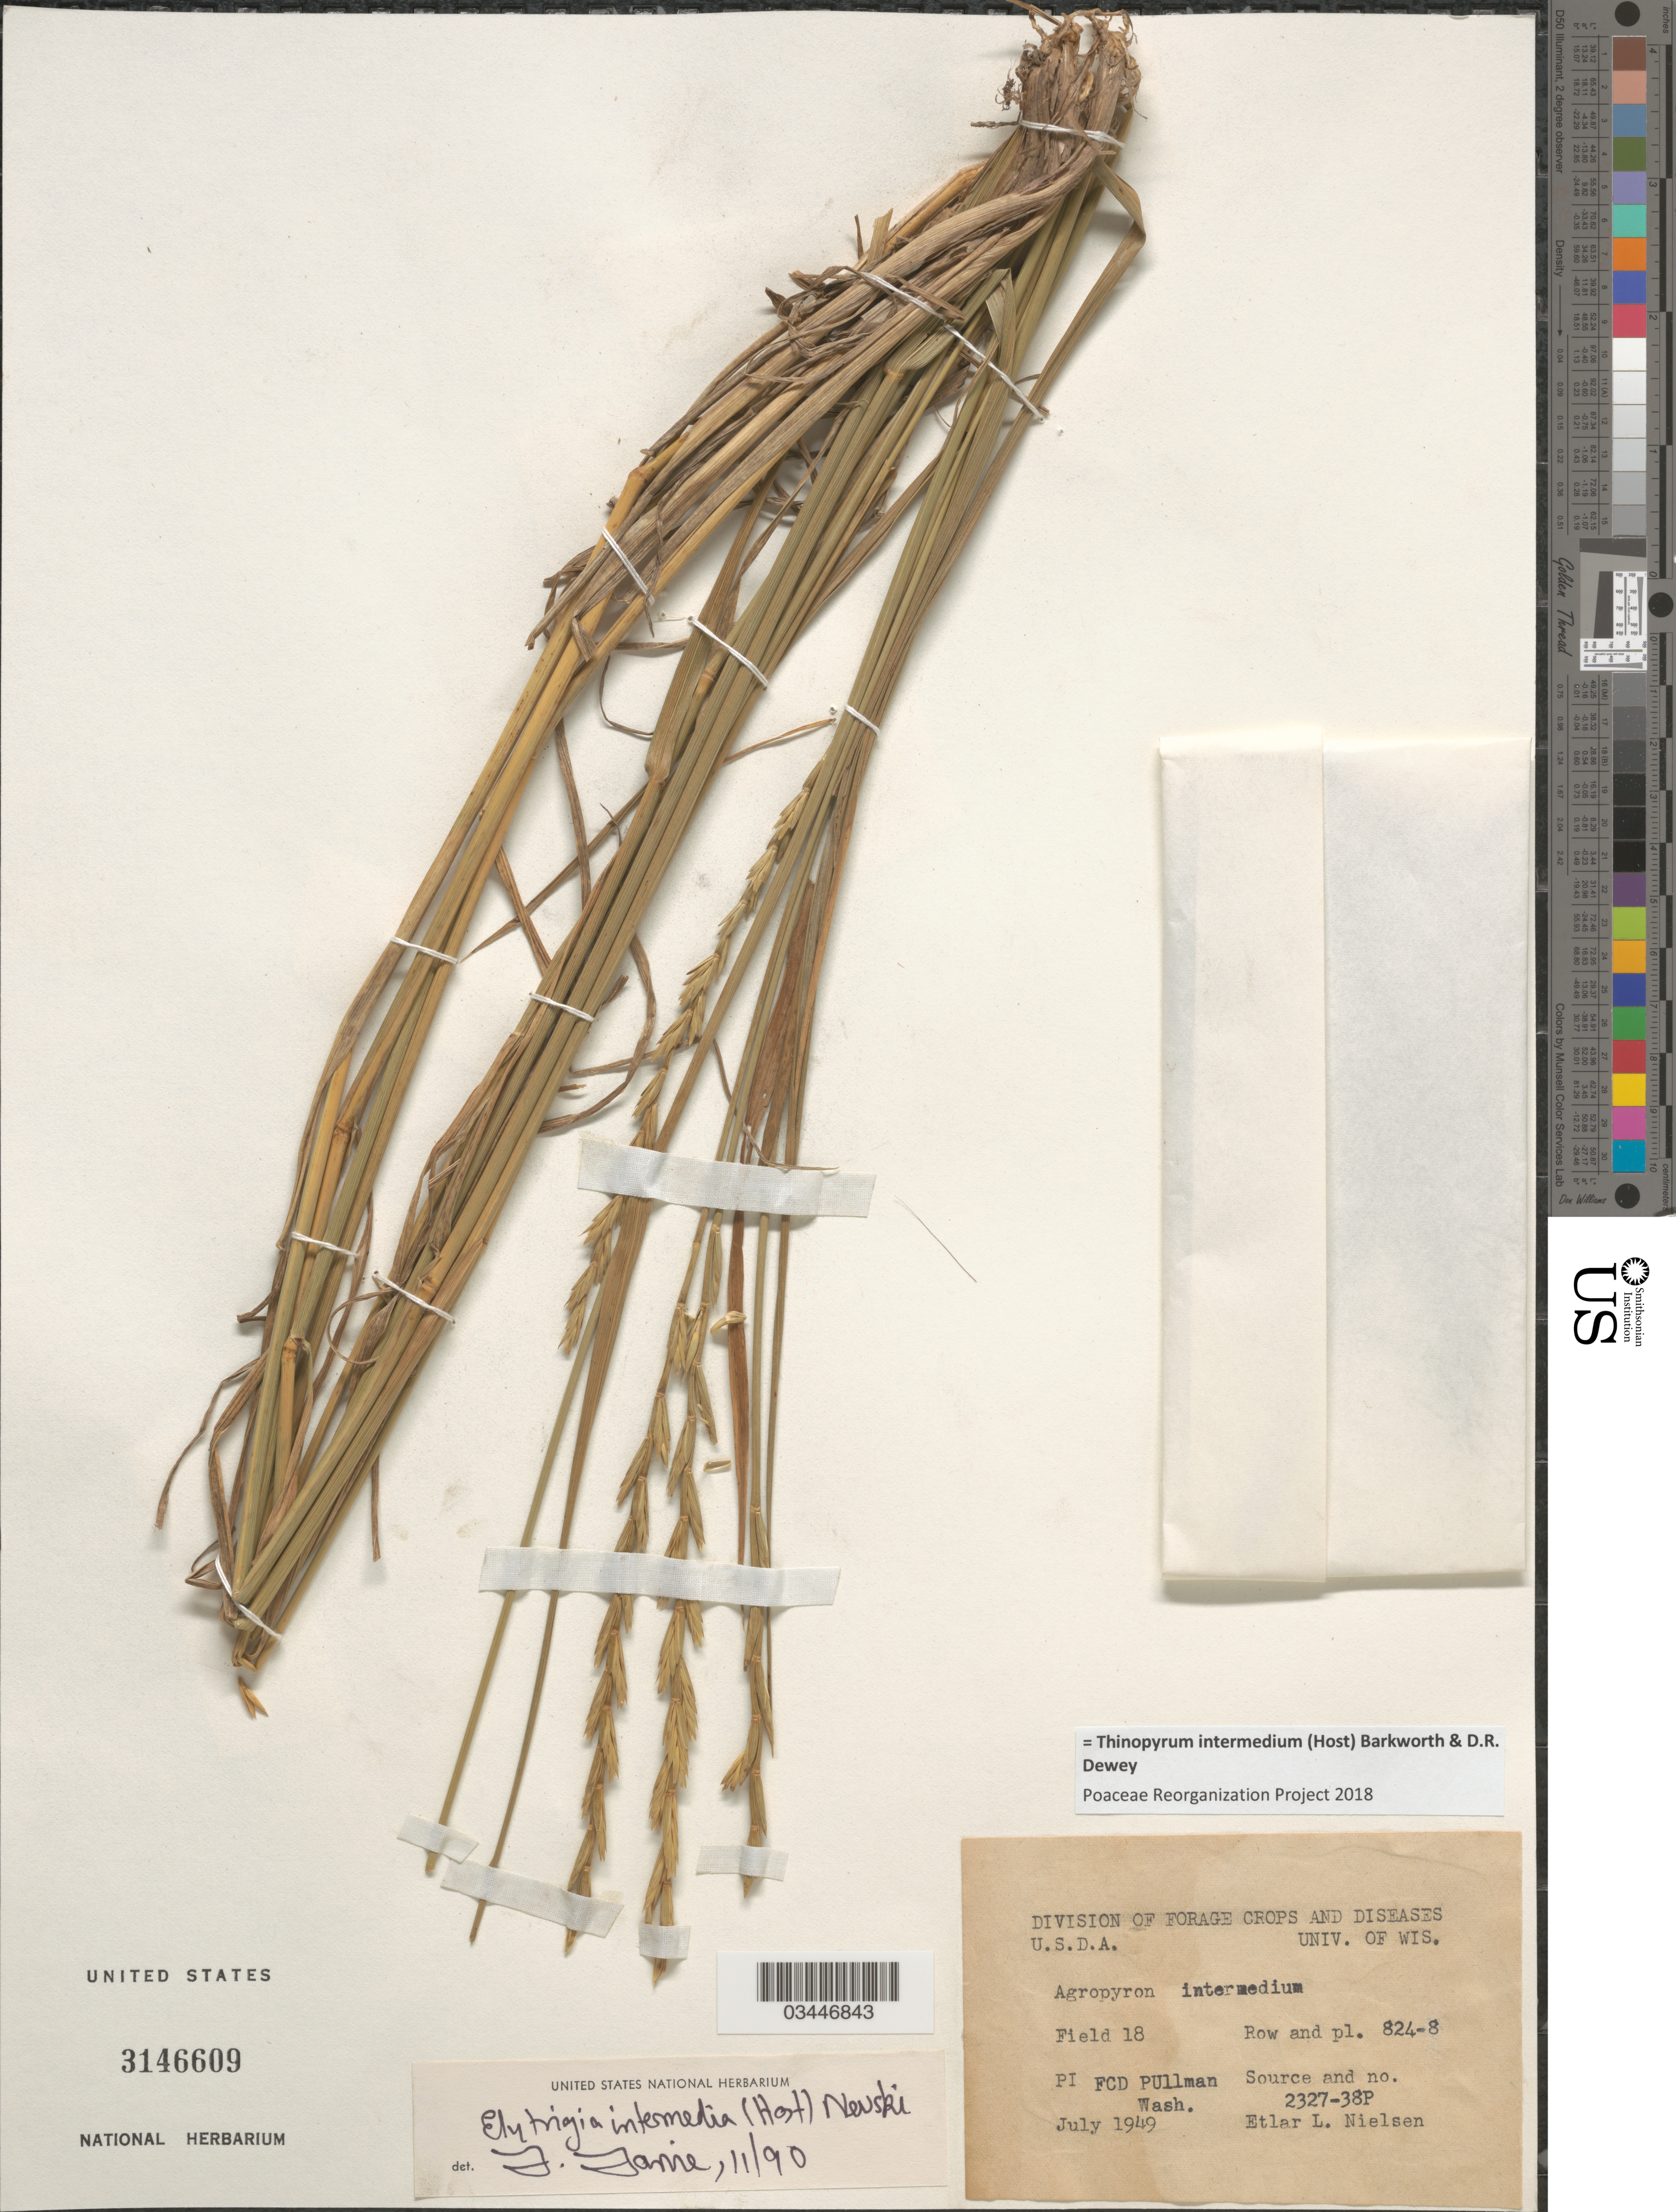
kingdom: Plantae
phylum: Tracheophyta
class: Liliopsida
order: Poales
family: Poaceae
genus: Aegilops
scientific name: Aegilops sp.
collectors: E. L. Nielsen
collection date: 1949-07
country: United States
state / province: Washington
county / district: Whitman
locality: Field 18 Row and pl. 824-8. FCD Pullman.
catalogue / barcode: US 3146609